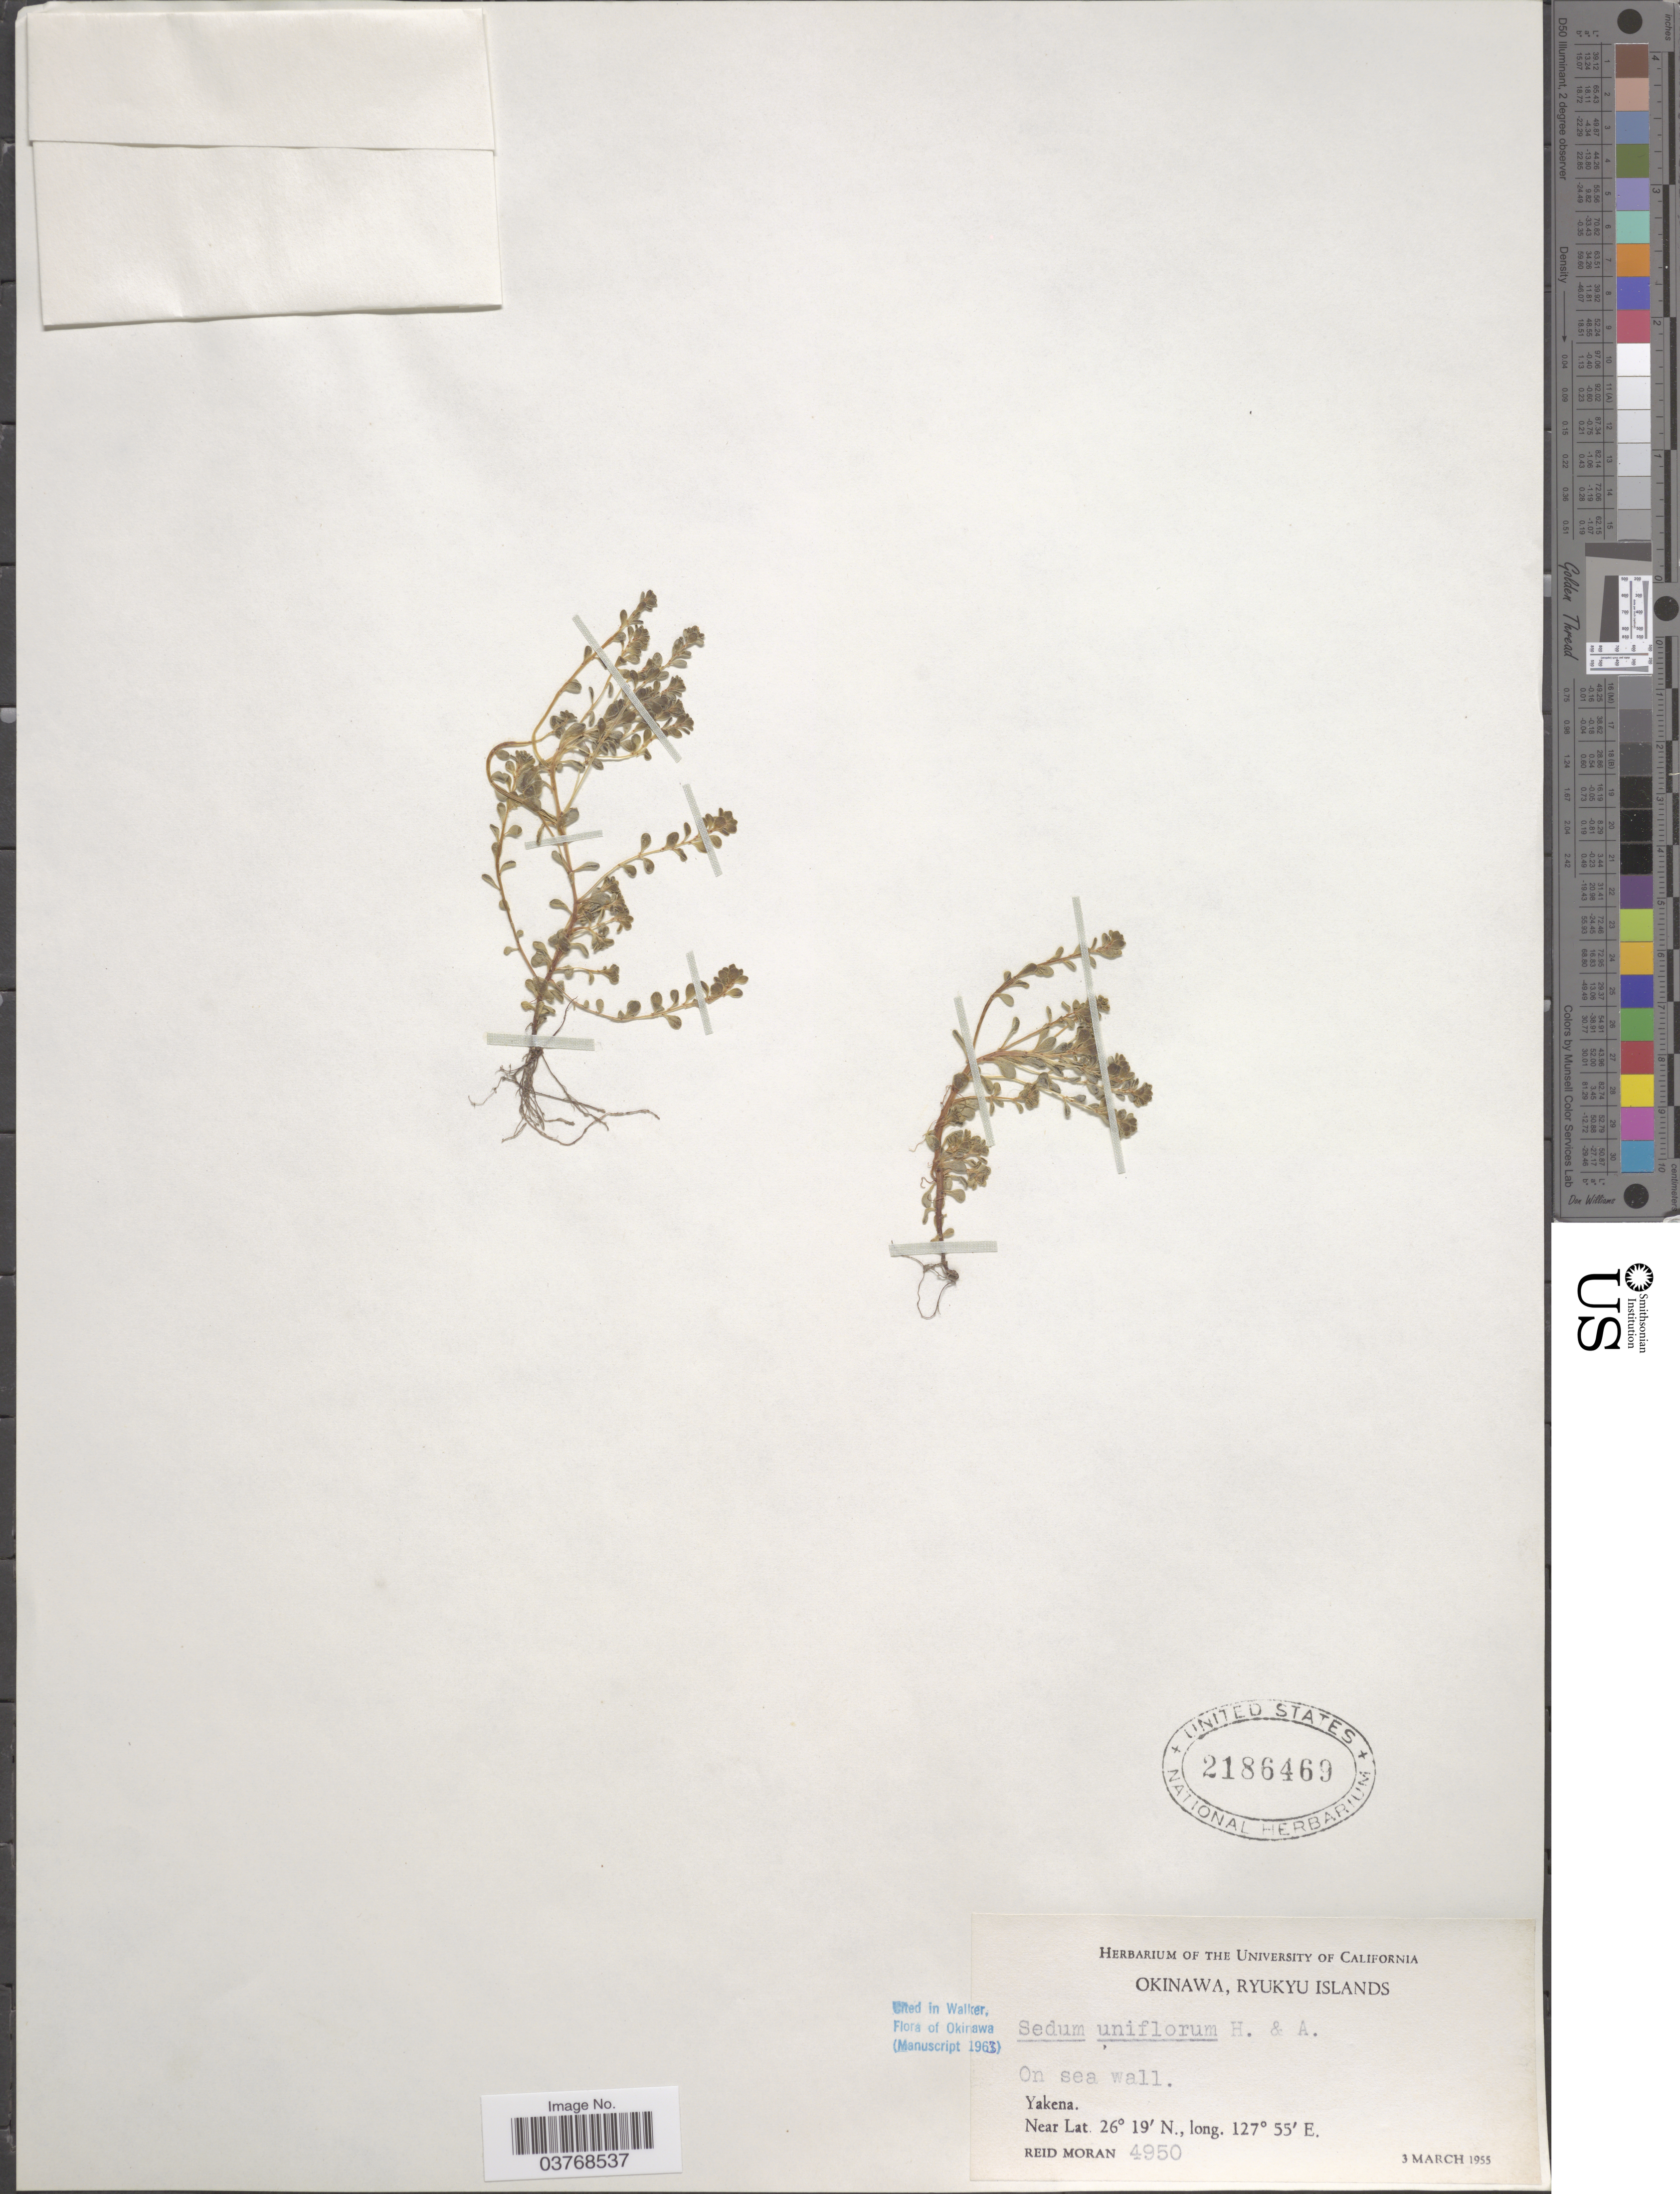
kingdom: Plantae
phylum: Tracheophyta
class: Magnoliopsida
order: Saxifragales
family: Crassulaceae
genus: Sedum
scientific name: Sedum uniflorum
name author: Hook. & Arn.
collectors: R. Moran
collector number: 4950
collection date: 1955-03-03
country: Japan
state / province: Okinawa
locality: Ryukyu Islands. Yakena.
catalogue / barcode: US 2186469